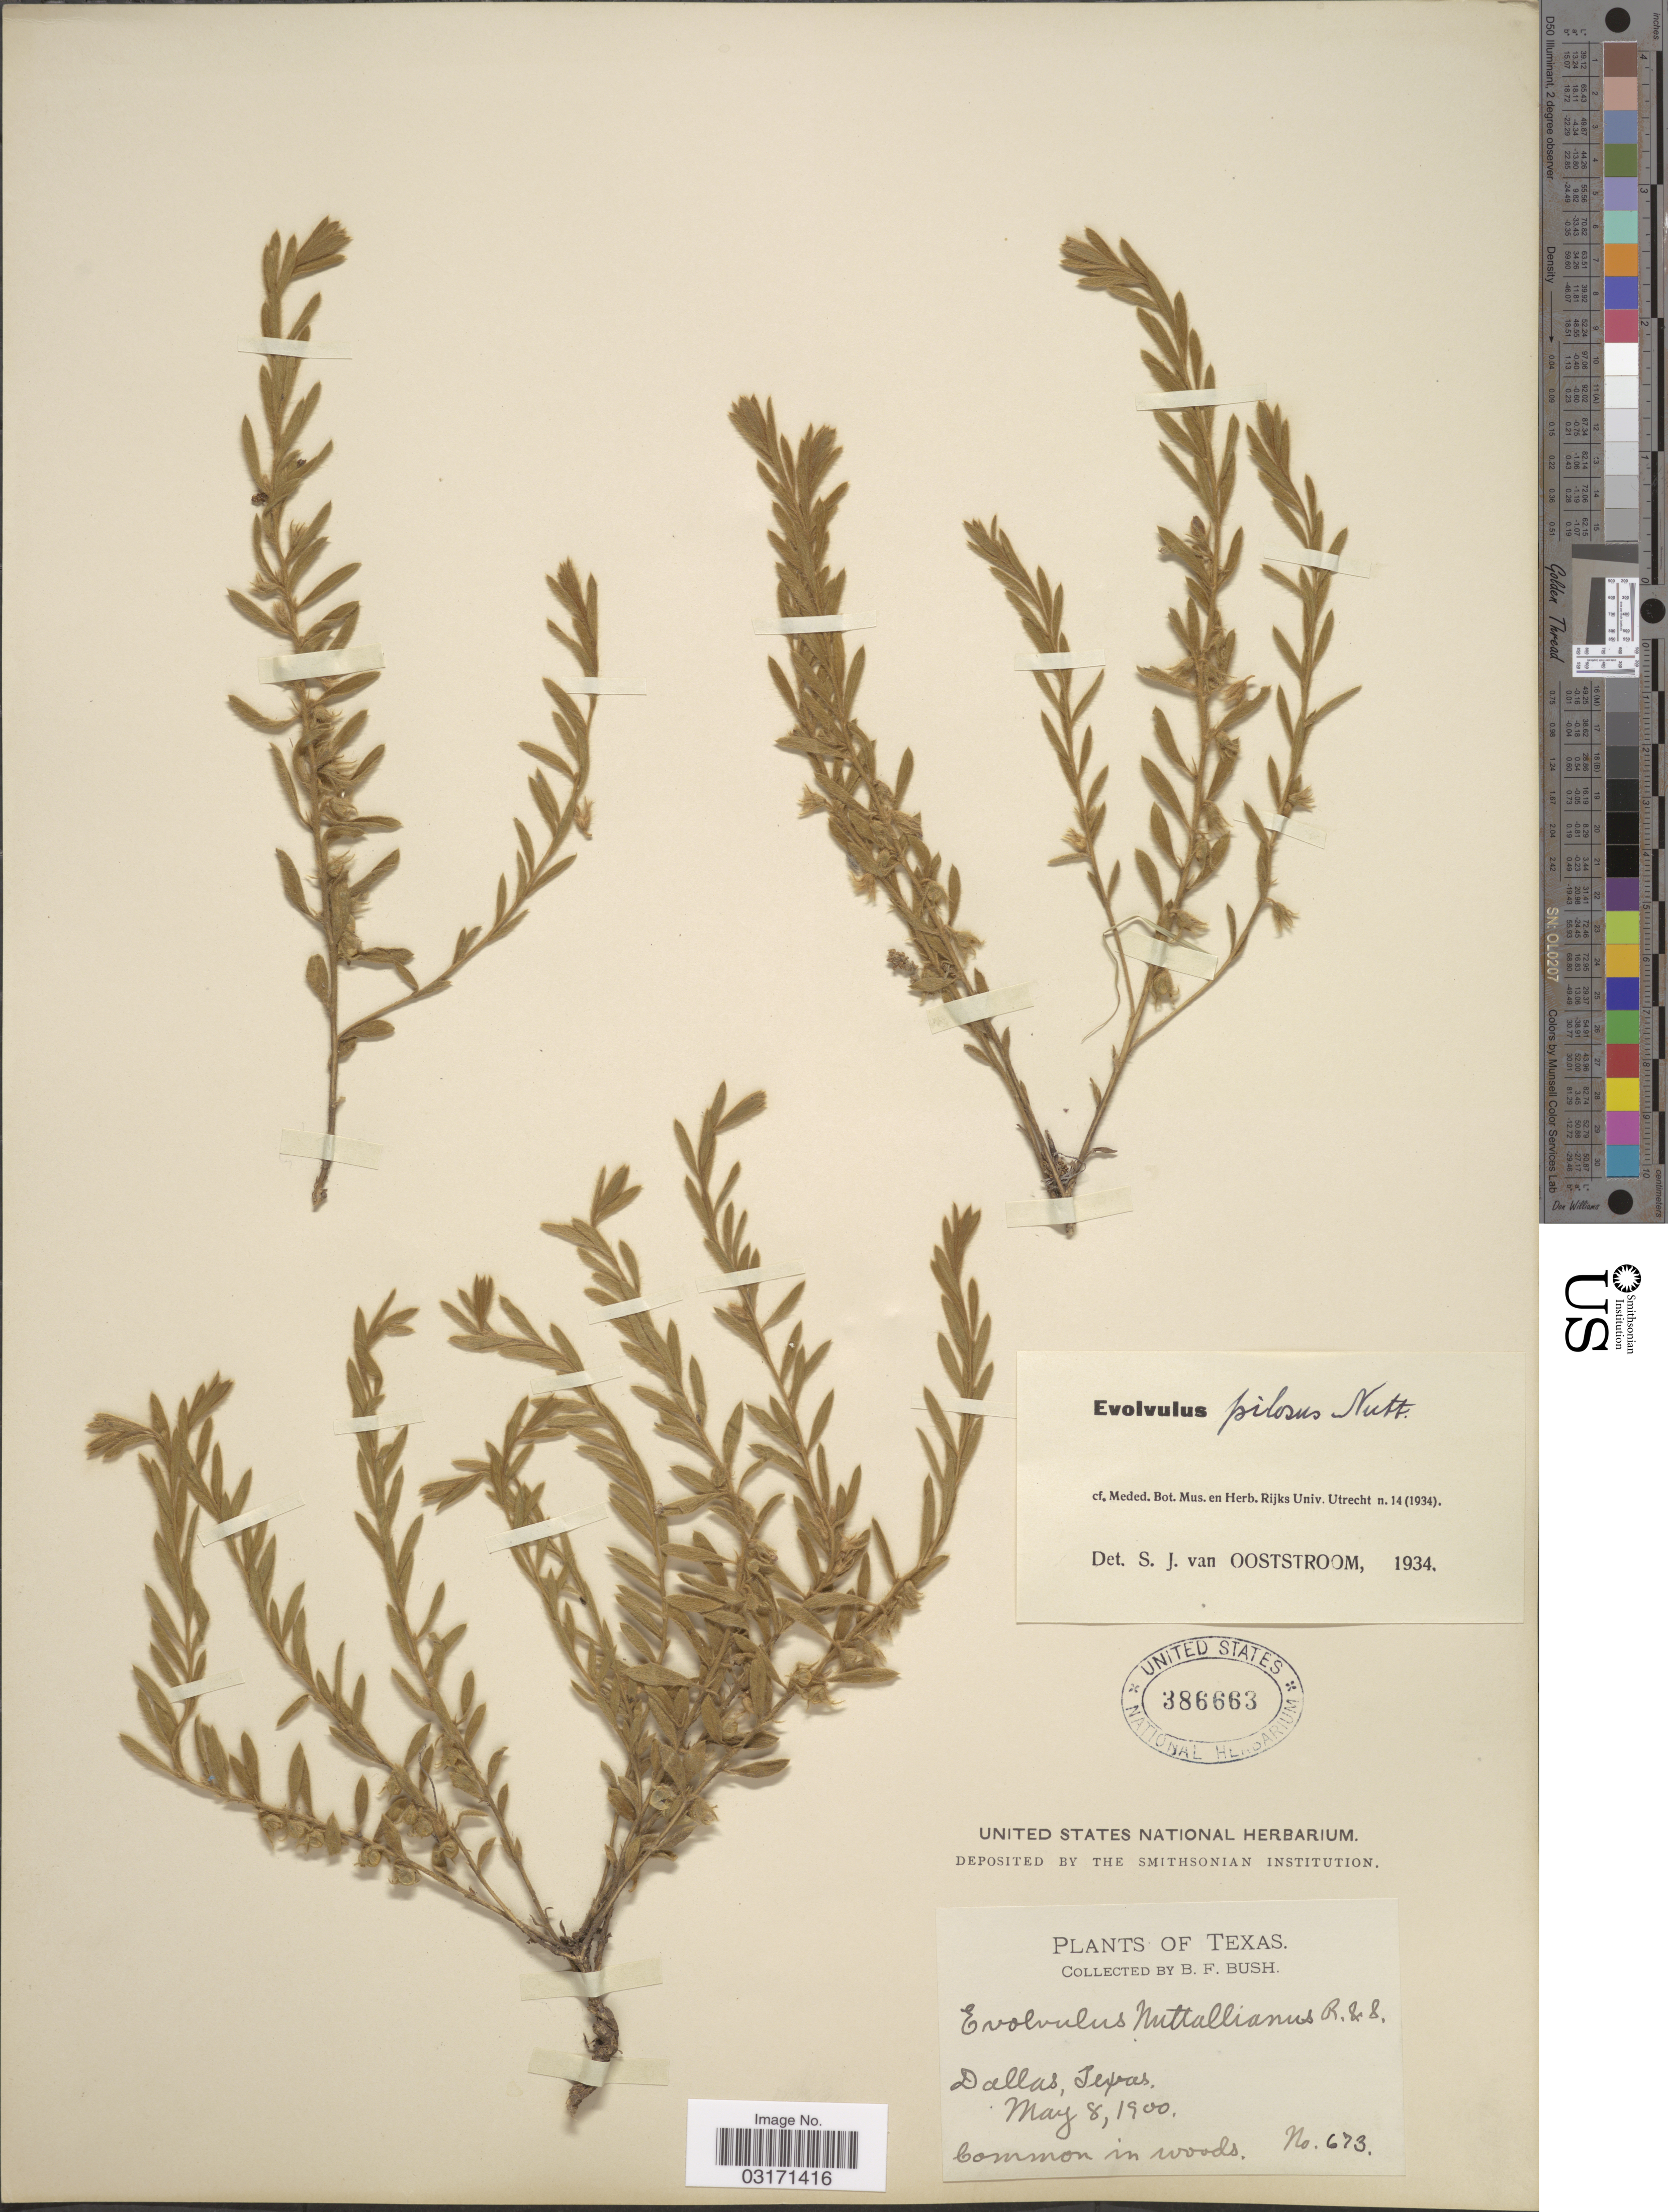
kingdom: Plantae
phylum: Tracheophyta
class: Magnoliopsida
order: Solanales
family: Convolvulaceae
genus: Evolvulus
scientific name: Evolvulus pilosus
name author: Roxb.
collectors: B. F. Bush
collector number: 673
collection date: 1900-05-08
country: United States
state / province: Texas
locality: Dallas, Texas.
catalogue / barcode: US 386663